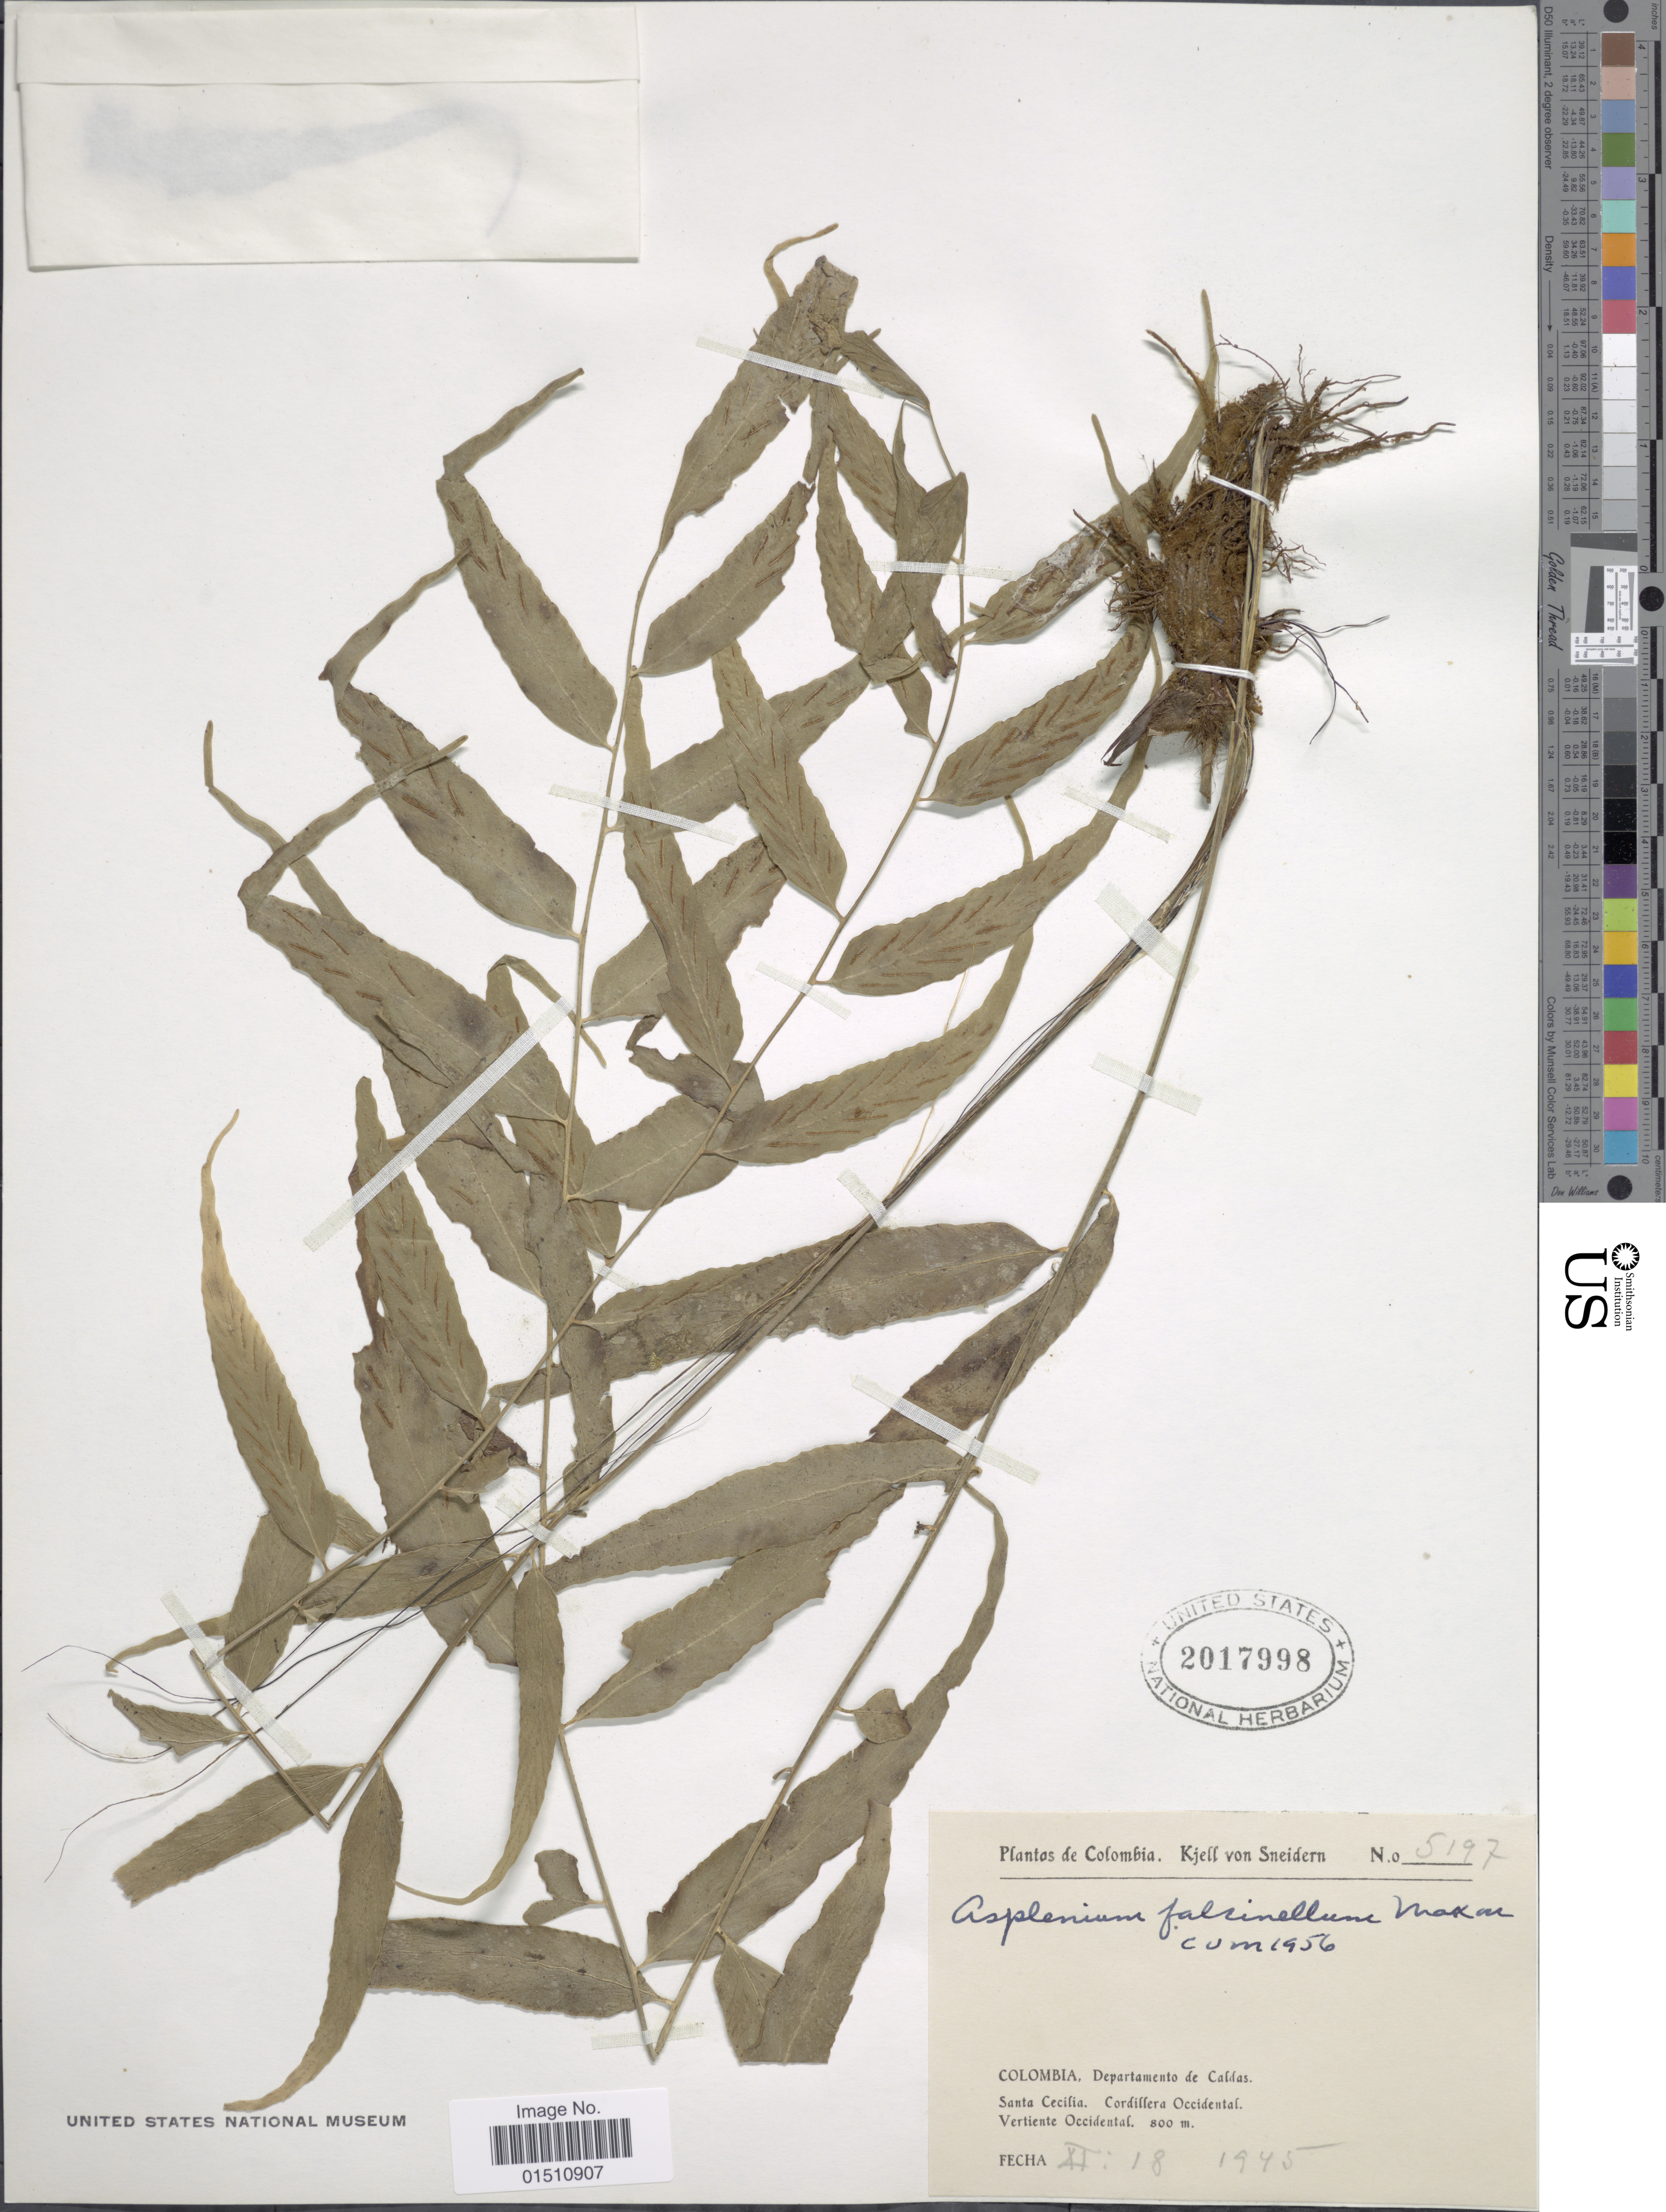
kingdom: Plantae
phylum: Tracheophyta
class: Polypodiopsida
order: Polypodiales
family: Aspleniaceae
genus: Asplenium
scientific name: Asplenium falcinellum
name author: Maxon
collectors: K. von Sneidern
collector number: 5197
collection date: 1945-11-18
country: Colombia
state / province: Caldas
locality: Colombia, Departamento de Caldas, Santa Cecilia, Cordillera Occidental, Vertiente Occidental.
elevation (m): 800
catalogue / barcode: US 2017998